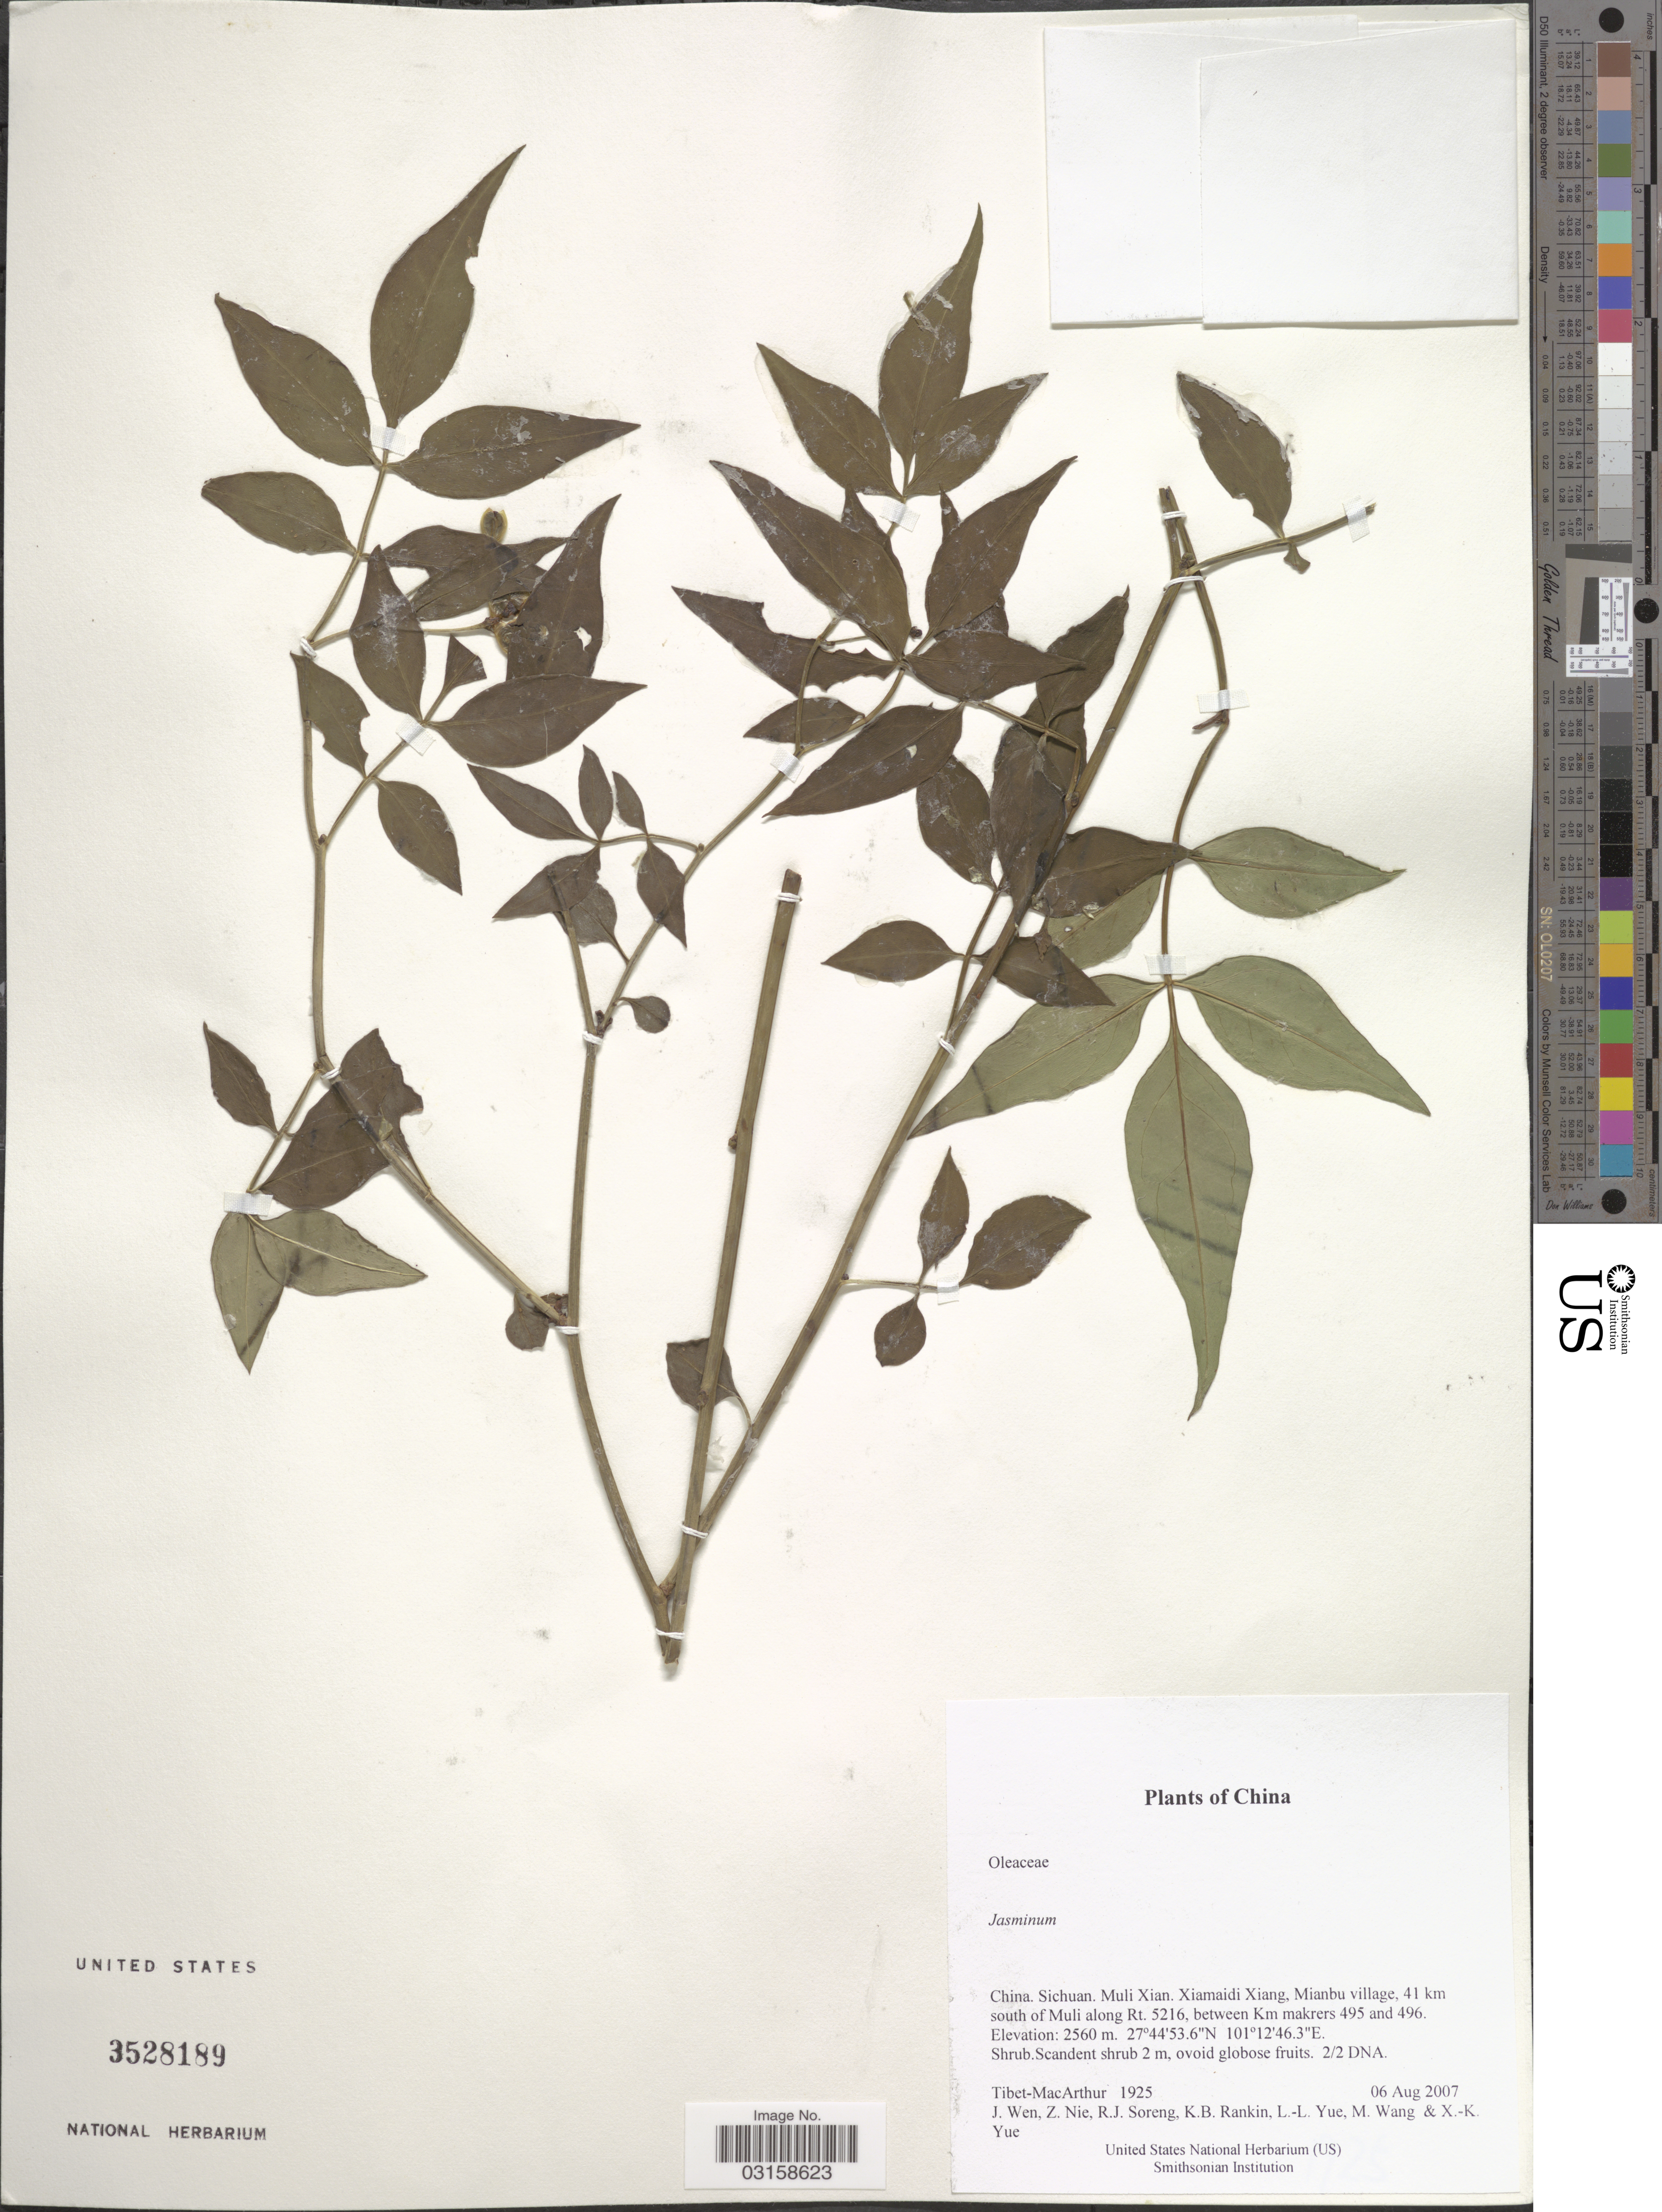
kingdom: Plantae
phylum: Tracheophyta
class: Magnoliopsida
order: Lamiales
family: Oleaceae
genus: Jasminum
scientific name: Jasminum sp.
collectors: Tibet-MacArthur, J. Wen, Z. Nie, R. J. Soreng & et al.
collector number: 1925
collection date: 2007-08-06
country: China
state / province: Sichuan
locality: Muli Xian. Xiamaidi Xiang, Mianbu Village, 41 km south of Muli along Rt. 5216, between Km markers 495 and 496.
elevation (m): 2560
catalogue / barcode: US 3528189